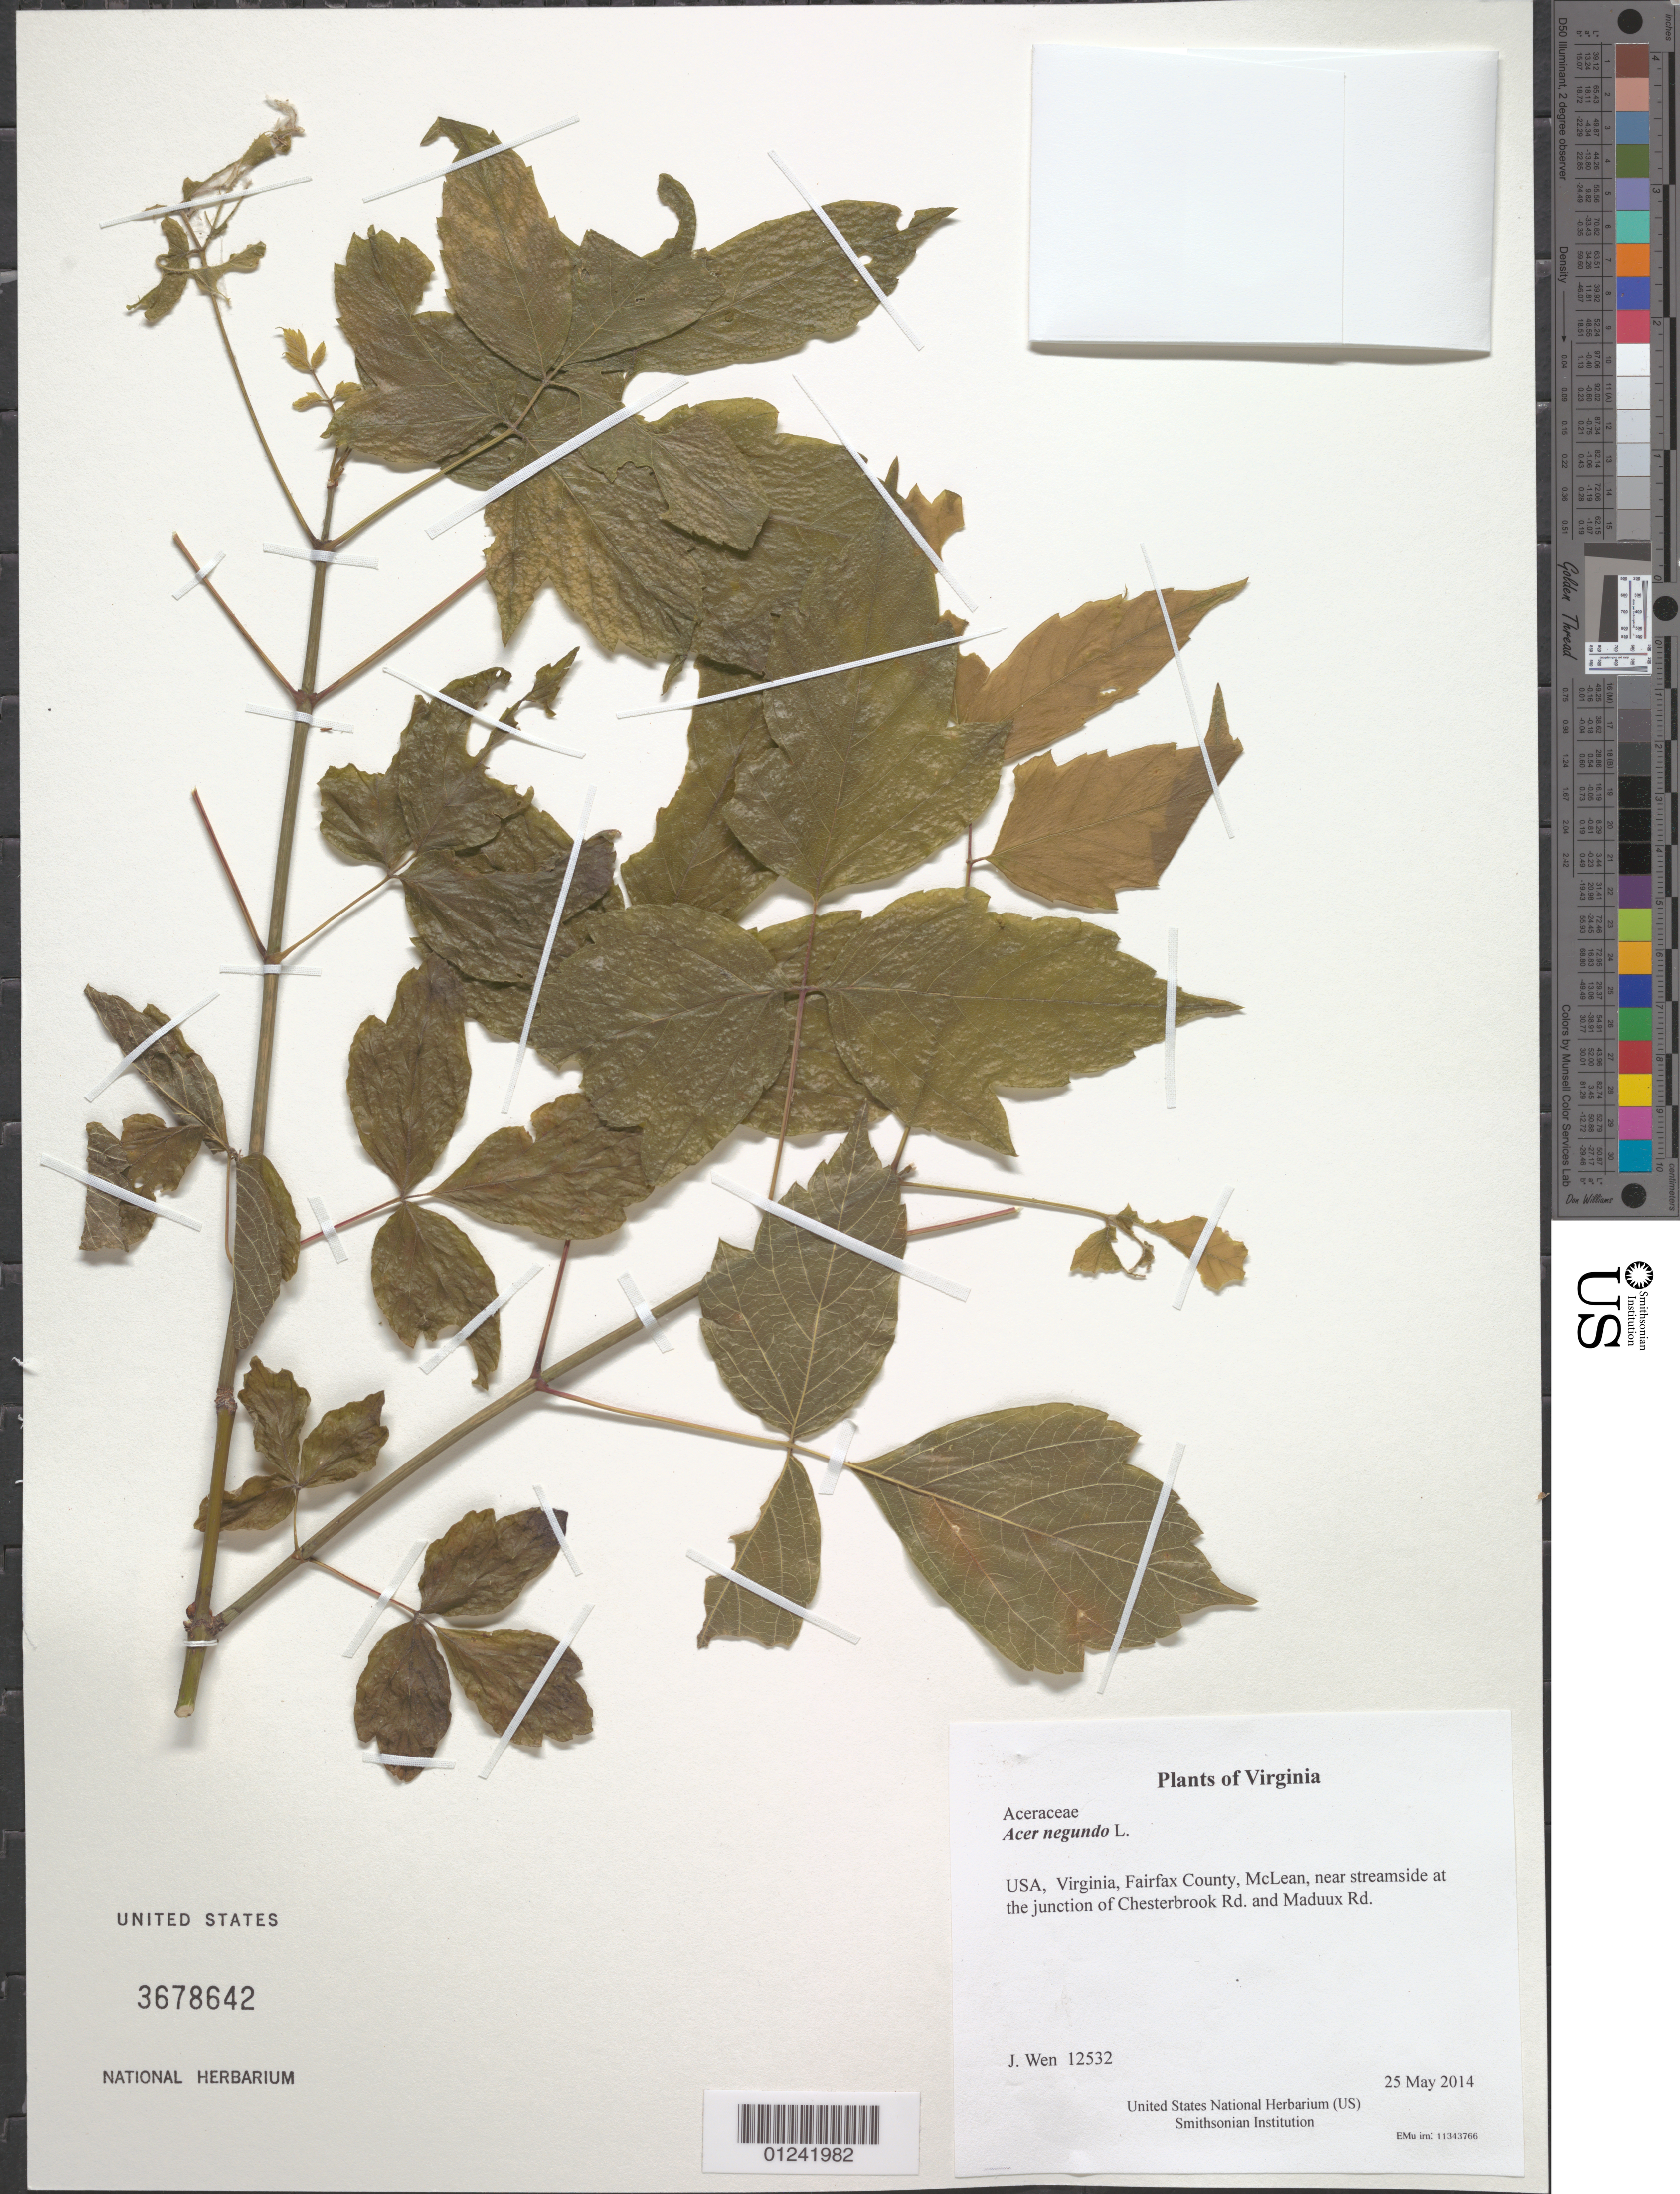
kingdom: Plantae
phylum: Tracheophyta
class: Magnoliopsida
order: Sapindales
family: Sapindaceae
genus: Acer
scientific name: Acer negundo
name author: L.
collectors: J. Wen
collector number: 12532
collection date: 2014-05-25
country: United States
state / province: Virginia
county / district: Fairfax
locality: McLean, near streamside at the junction of Chesterbrook Rd. and Maduux Rd.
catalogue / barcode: US 3678642